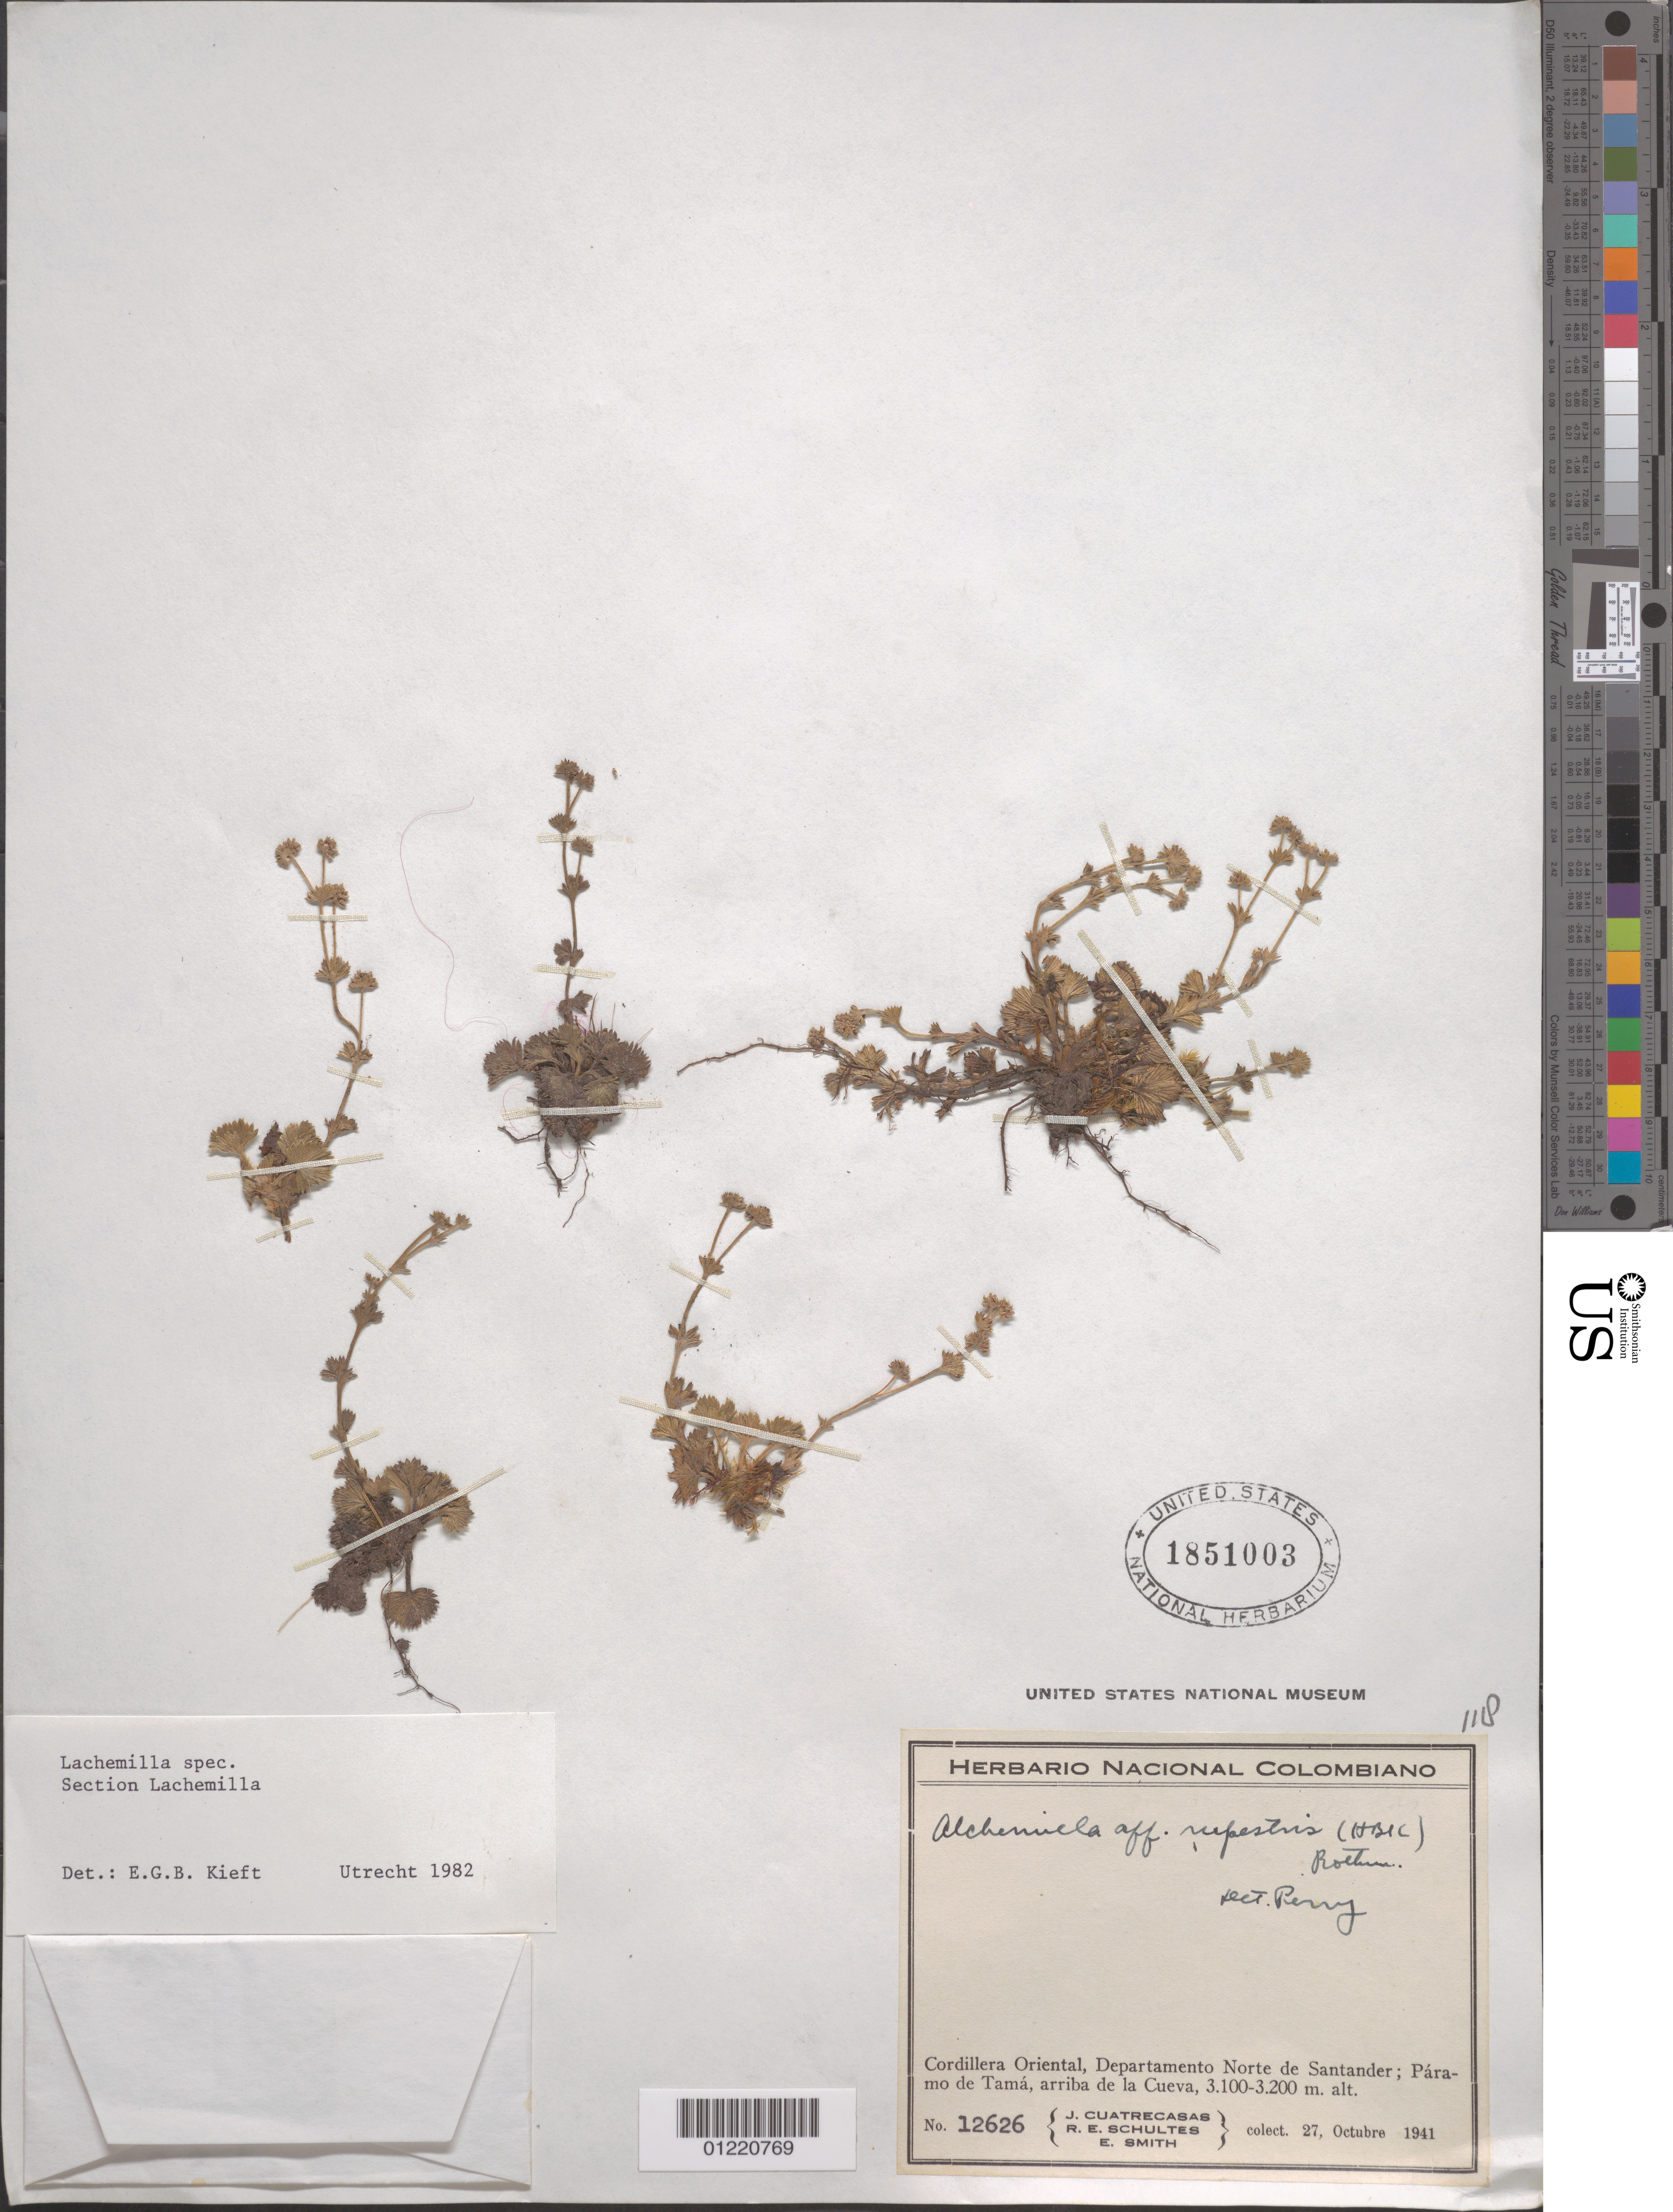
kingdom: Plantae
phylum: Tracheophyta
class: Magnoliopsida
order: Rosales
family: Rosaceae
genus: Lachemilla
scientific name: Lachemilla sp.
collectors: J. Cuatrecasas, R. E. Schultes & C. E. Smith Jr.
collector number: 12626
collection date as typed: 27 Oct 1941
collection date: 1941-10-27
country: Colombia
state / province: Norte de Santander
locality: Paramo de Tama, Arriba de la Cueva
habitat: Paramo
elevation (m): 3100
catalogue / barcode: US 1851003